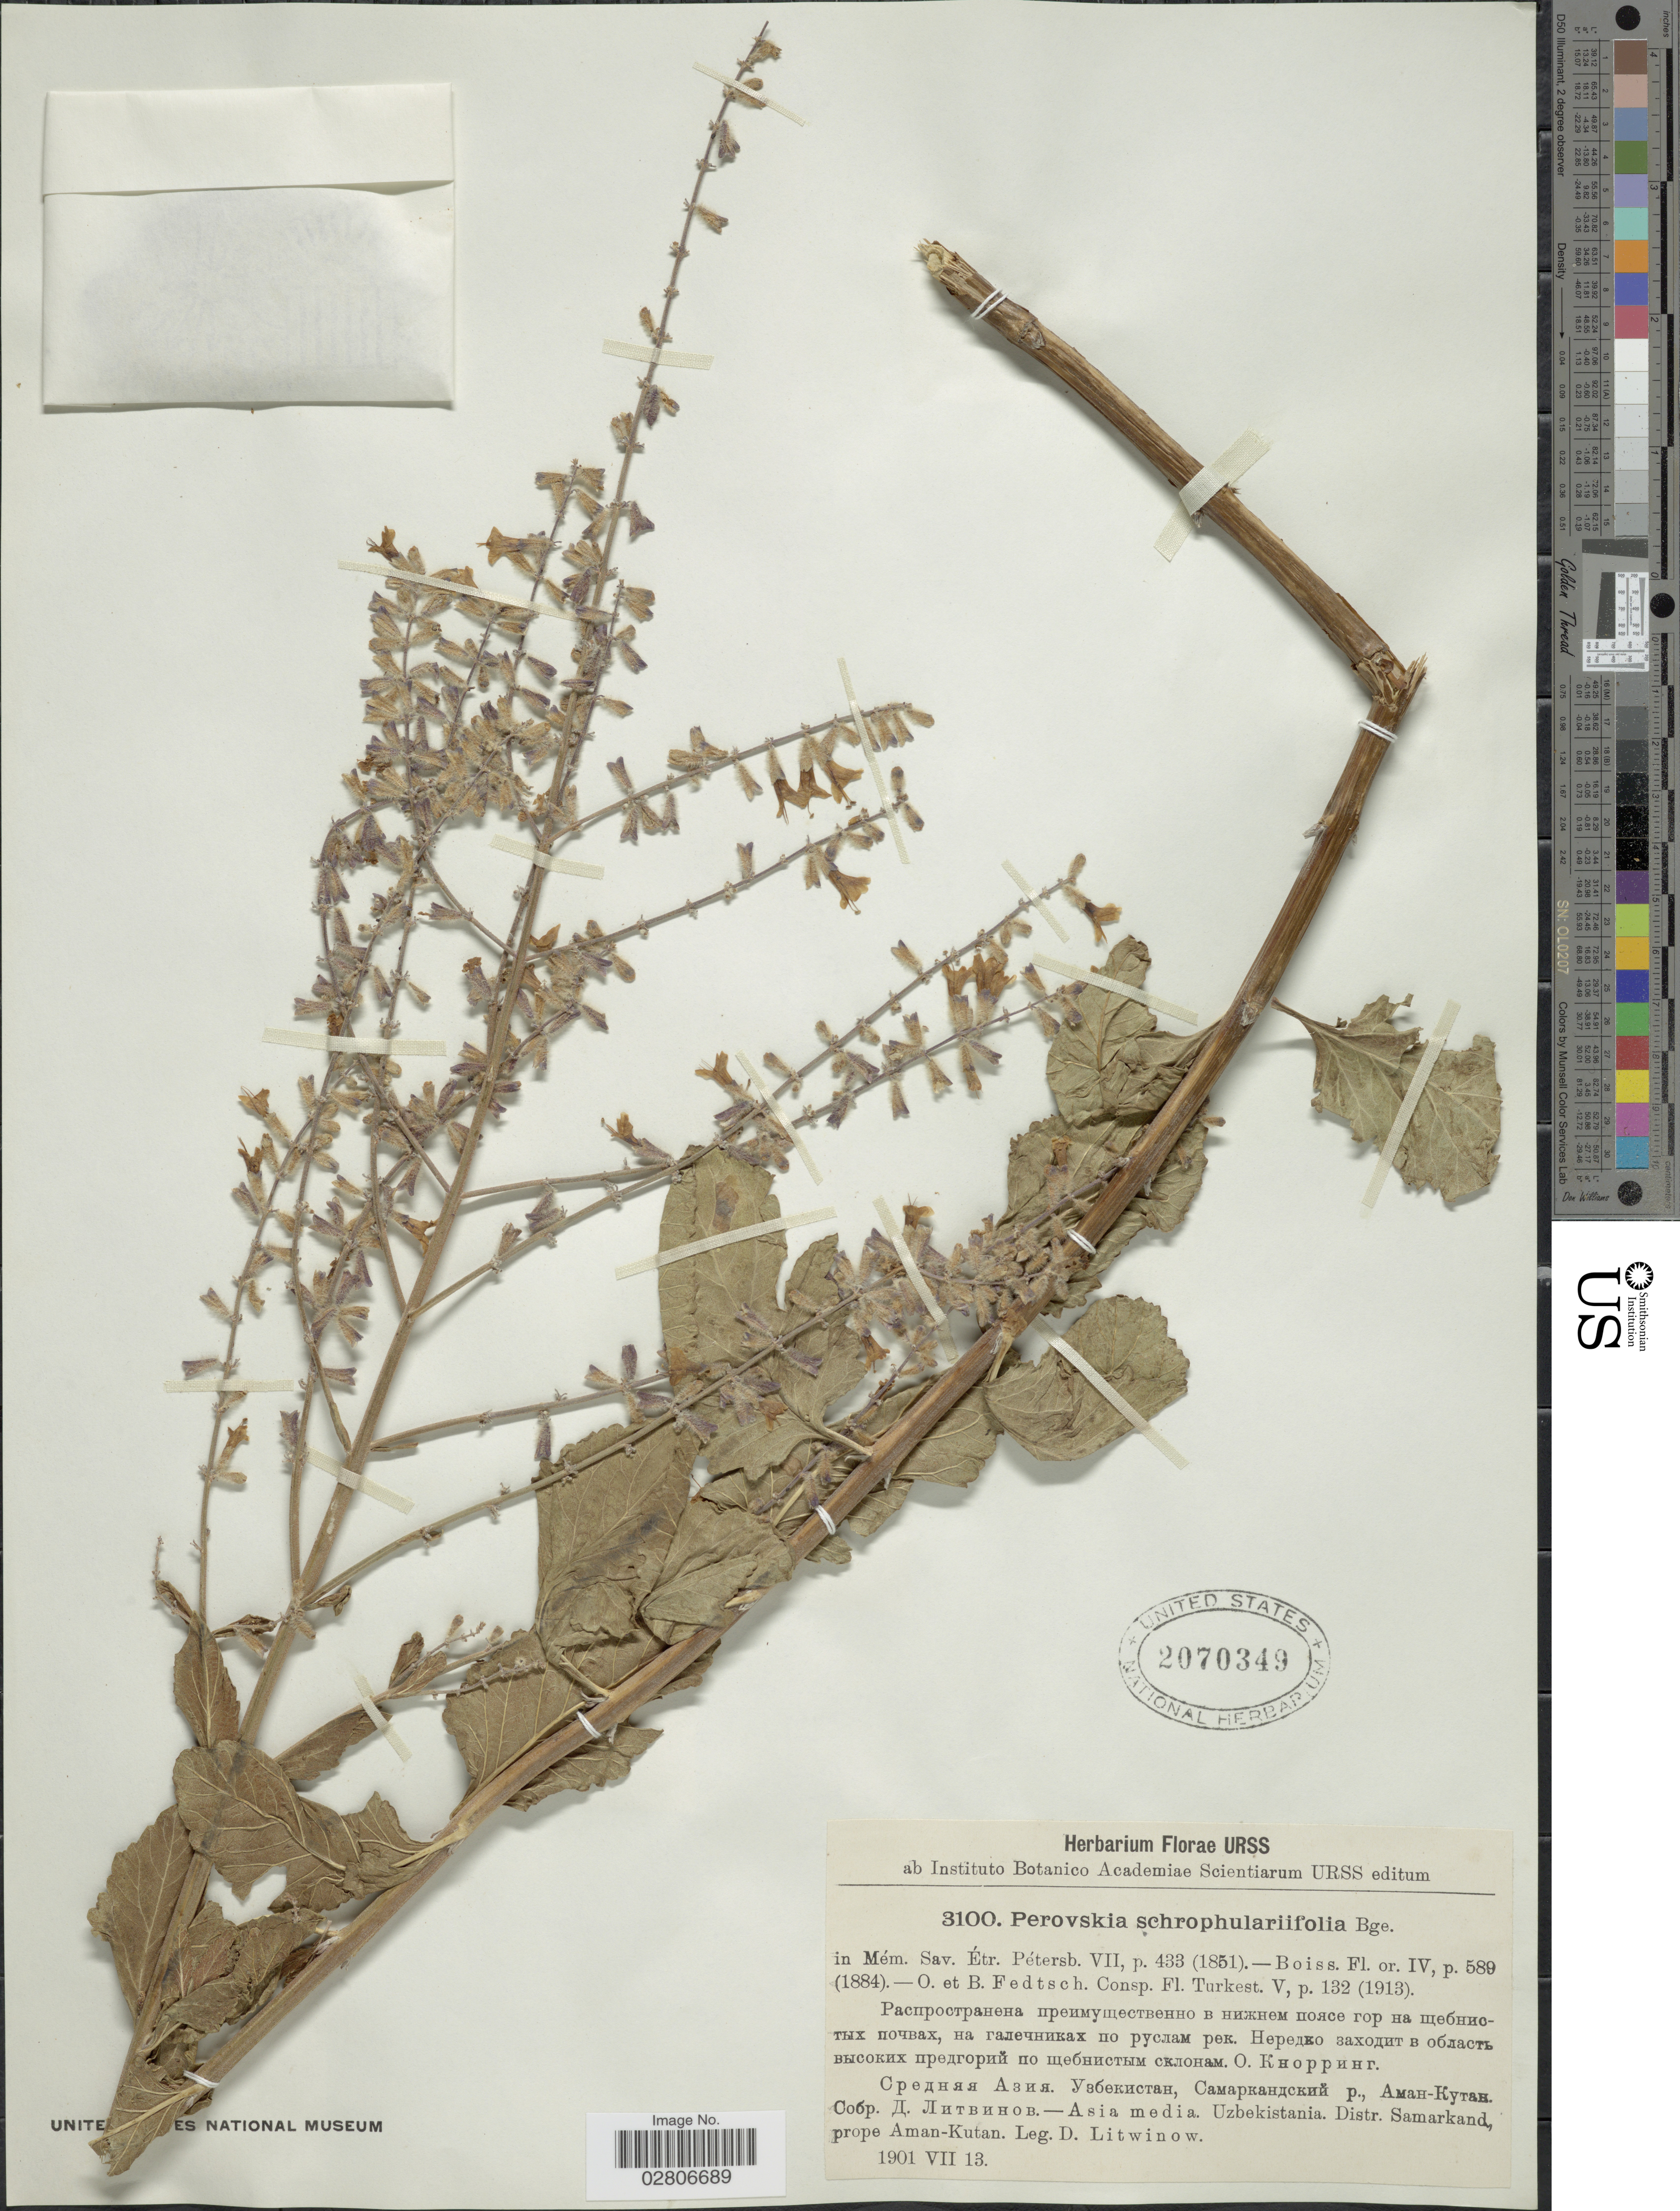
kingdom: Plantae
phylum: Tracheophyta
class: Magnoliopsida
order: Lamiales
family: Lamiaceae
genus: Perovskia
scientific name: Perovskia scrophulariifolia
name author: Bunge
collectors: D. Litwinow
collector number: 3100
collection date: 1901-07-13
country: Uzbekistan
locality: URSS, Asia media, Distr. Samarkand, prope Aman-Kutan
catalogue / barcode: US 2070349